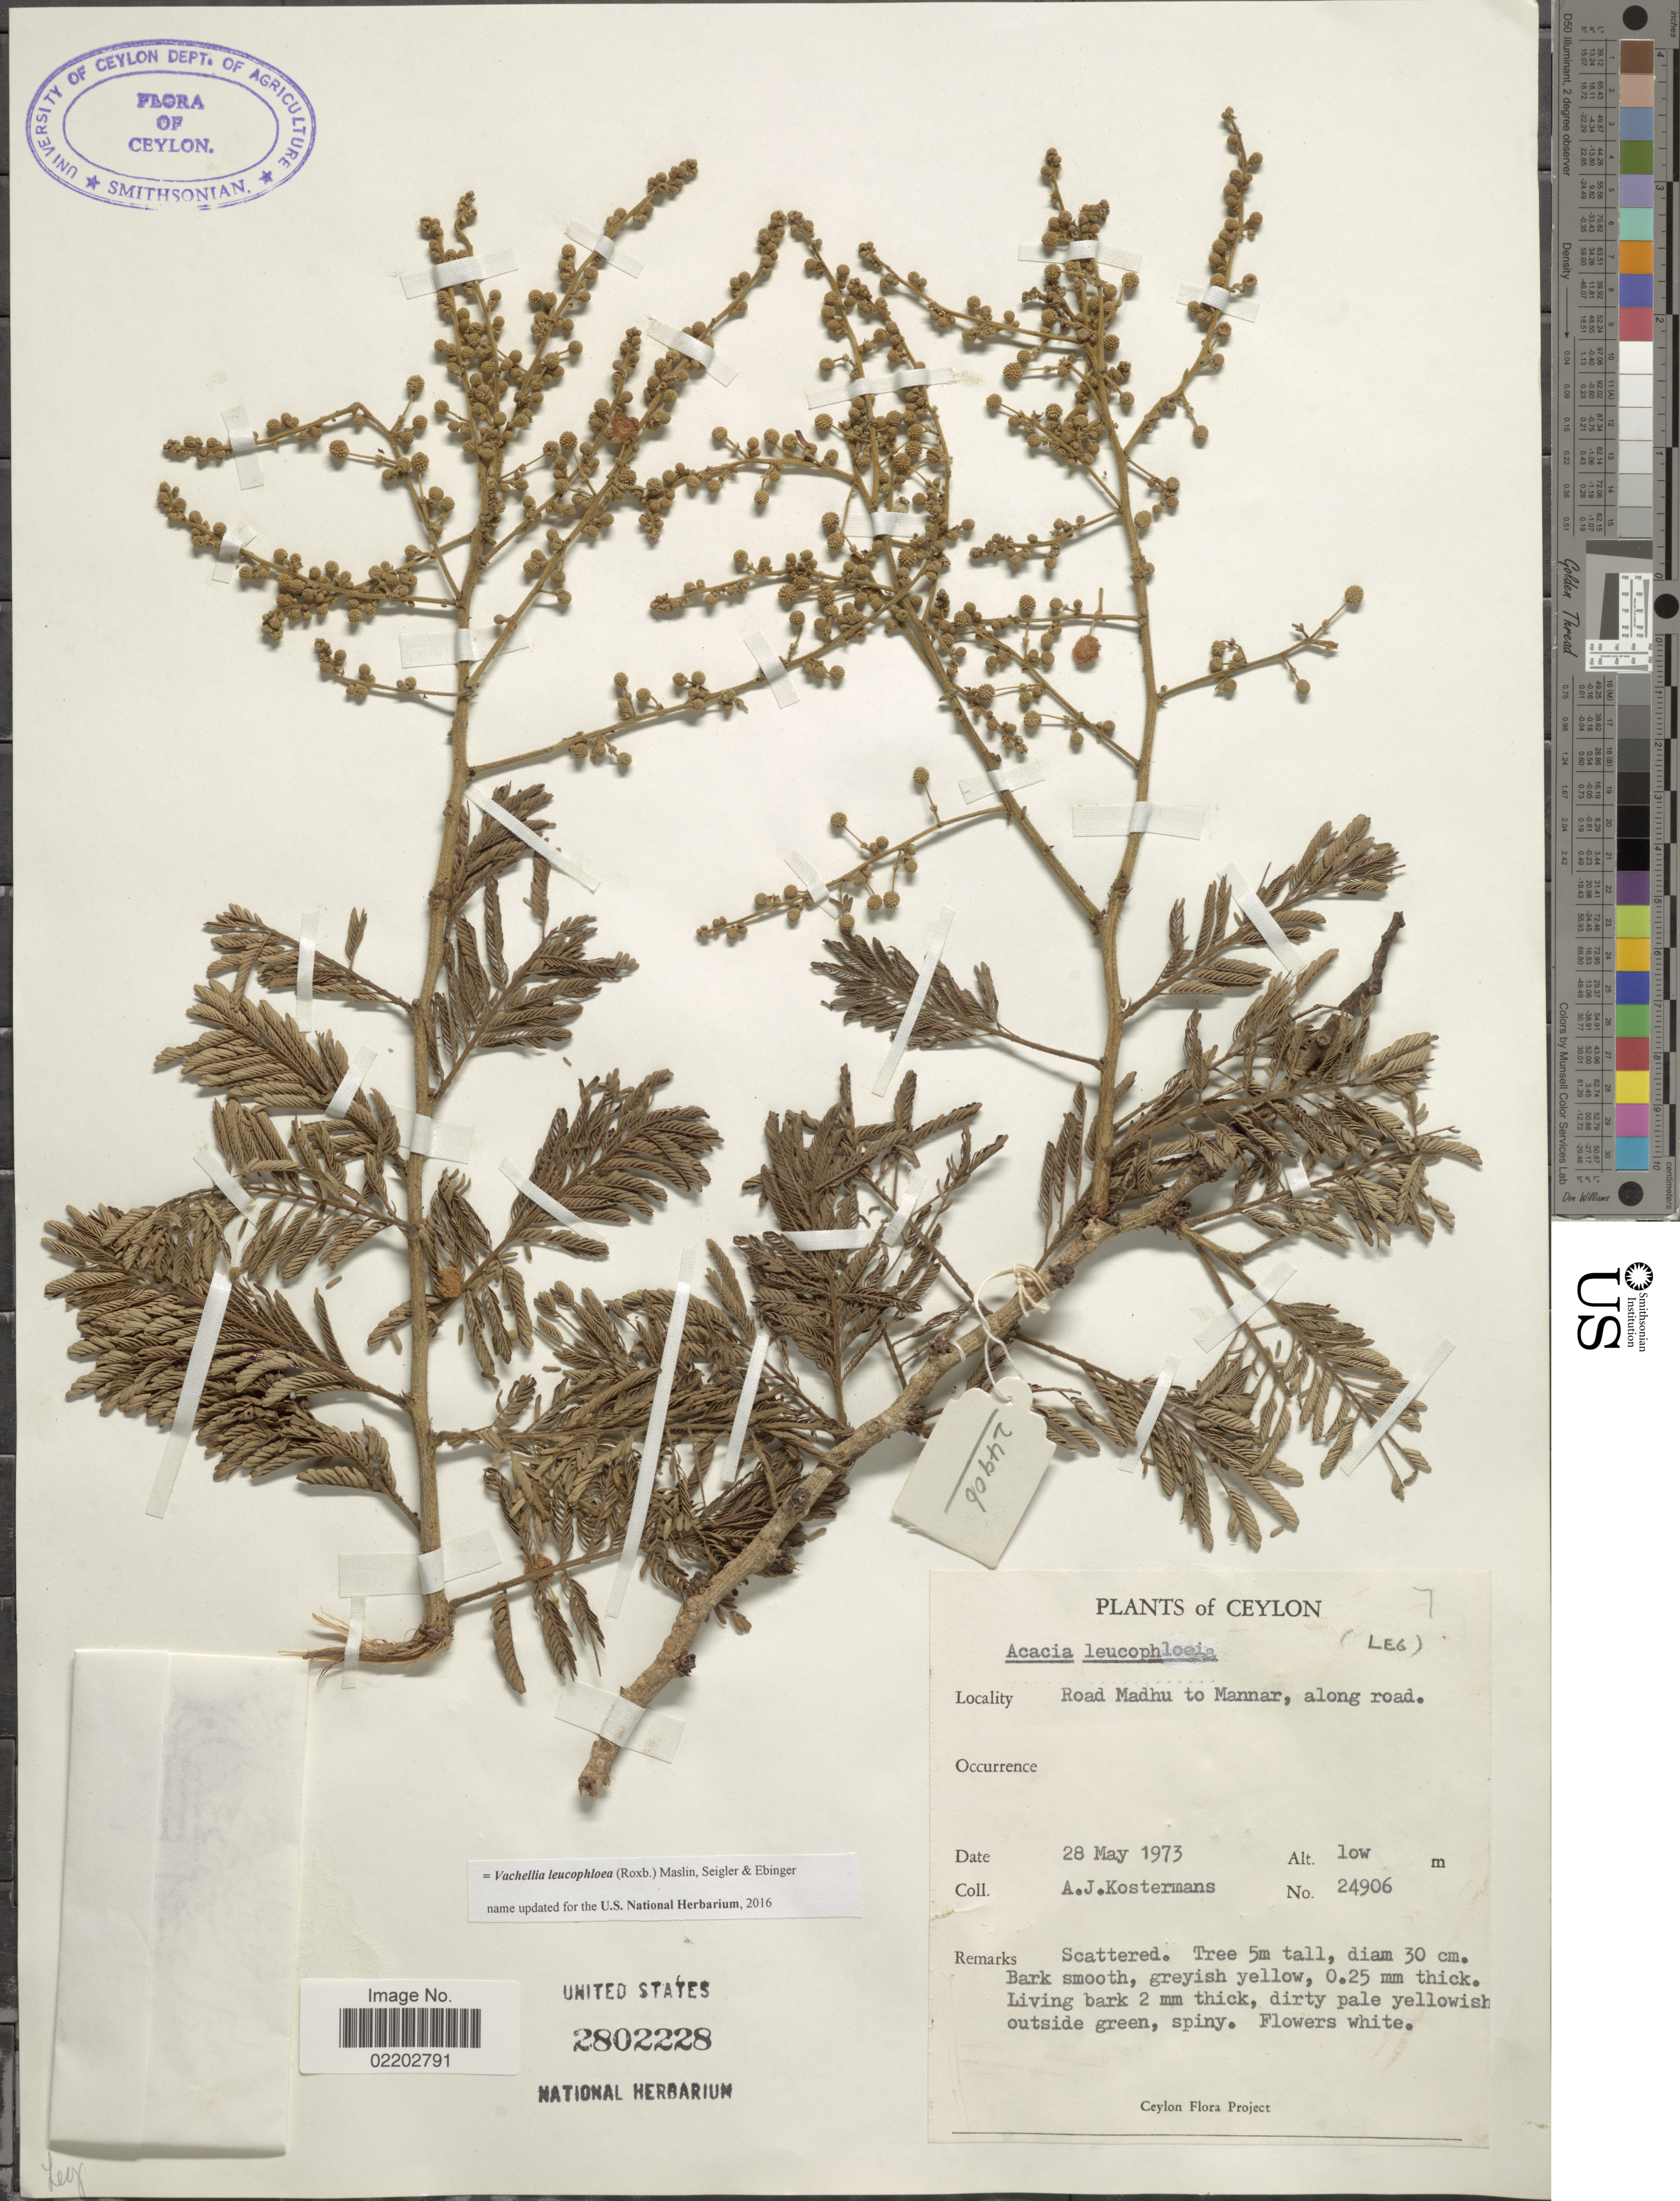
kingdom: Plantae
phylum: Tracheophyta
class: Magnoliopsida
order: Fabales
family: Fabaceae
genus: Vachellia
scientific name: Vachellia leucophloea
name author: (Roxb.) Maslin et al.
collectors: A. J. G. Kostermans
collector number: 24906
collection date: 1973-05-28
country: Sri Lanka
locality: Ceylon, road Madhu to Mannar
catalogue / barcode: US 2802228